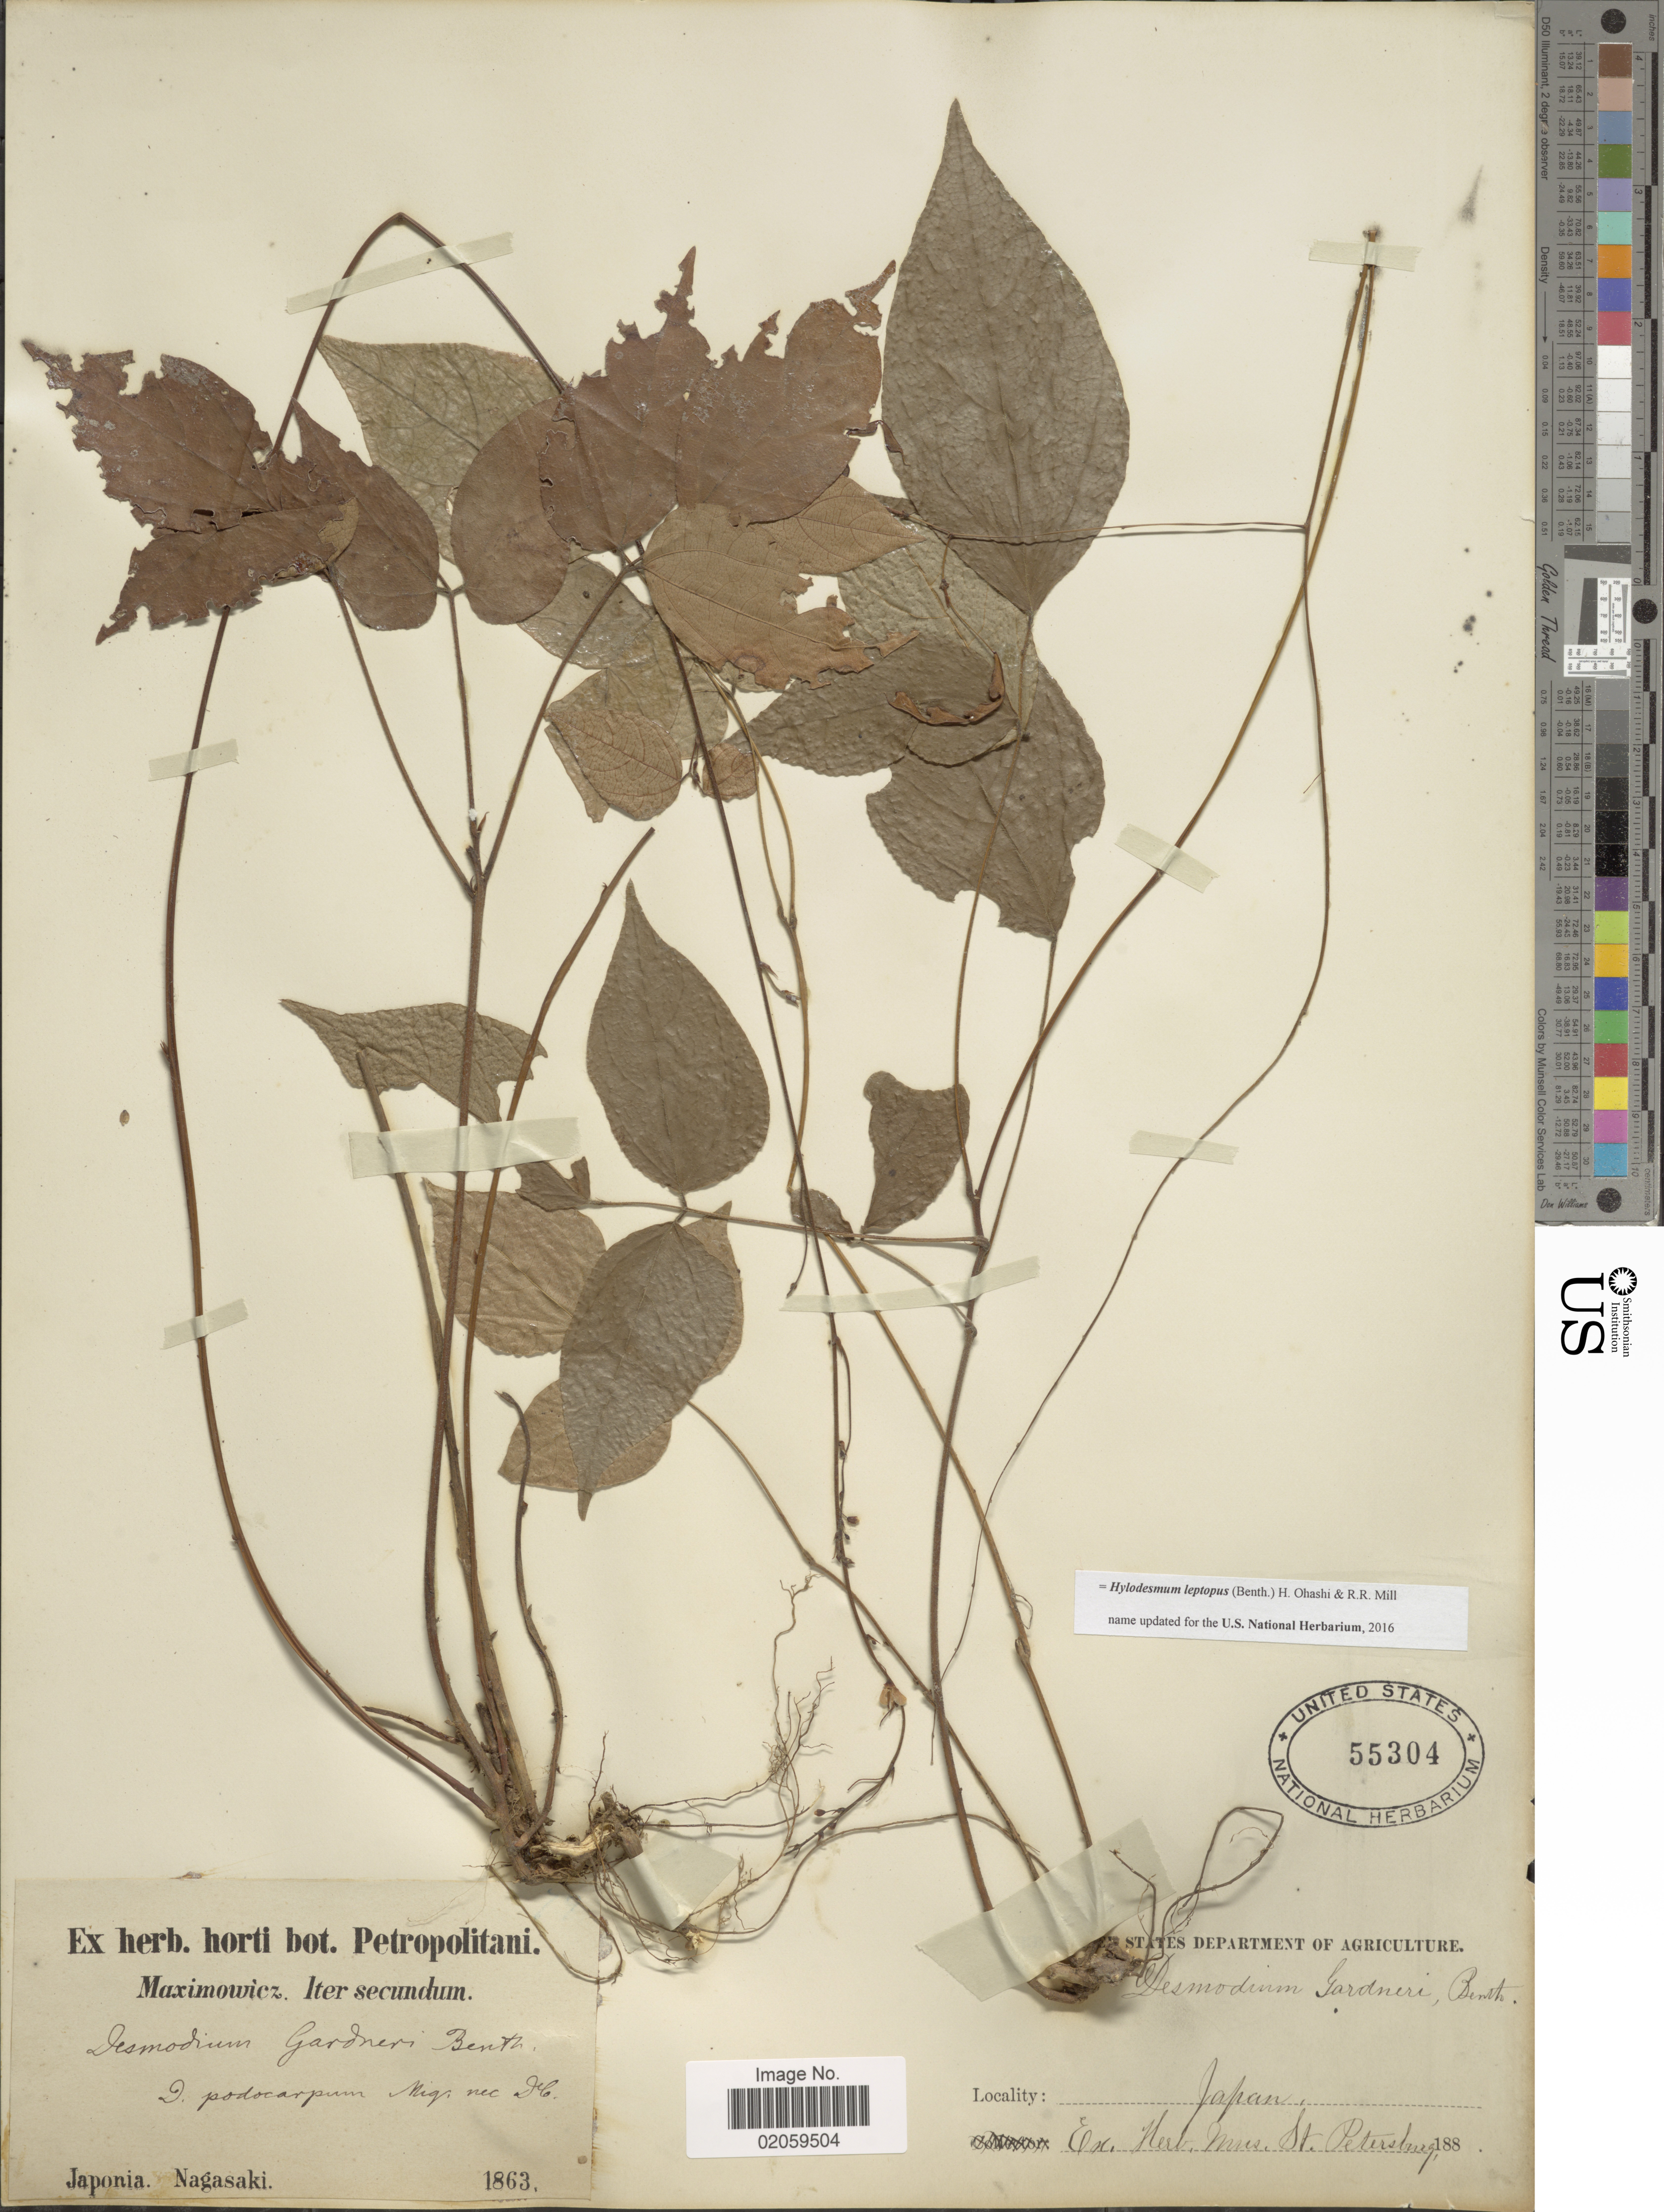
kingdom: Plantae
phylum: Tracheophyta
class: Magnoliopsida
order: Fabales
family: Fabaceae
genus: Hylodesmum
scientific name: Hylodesmum leptopus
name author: (A. Gray ex Benth.) H. Ohashi & R.R. Mill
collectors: -. Maximowicz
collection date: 1863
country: Japan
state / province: Nagasaki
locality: Japonia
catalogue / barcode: US 55304